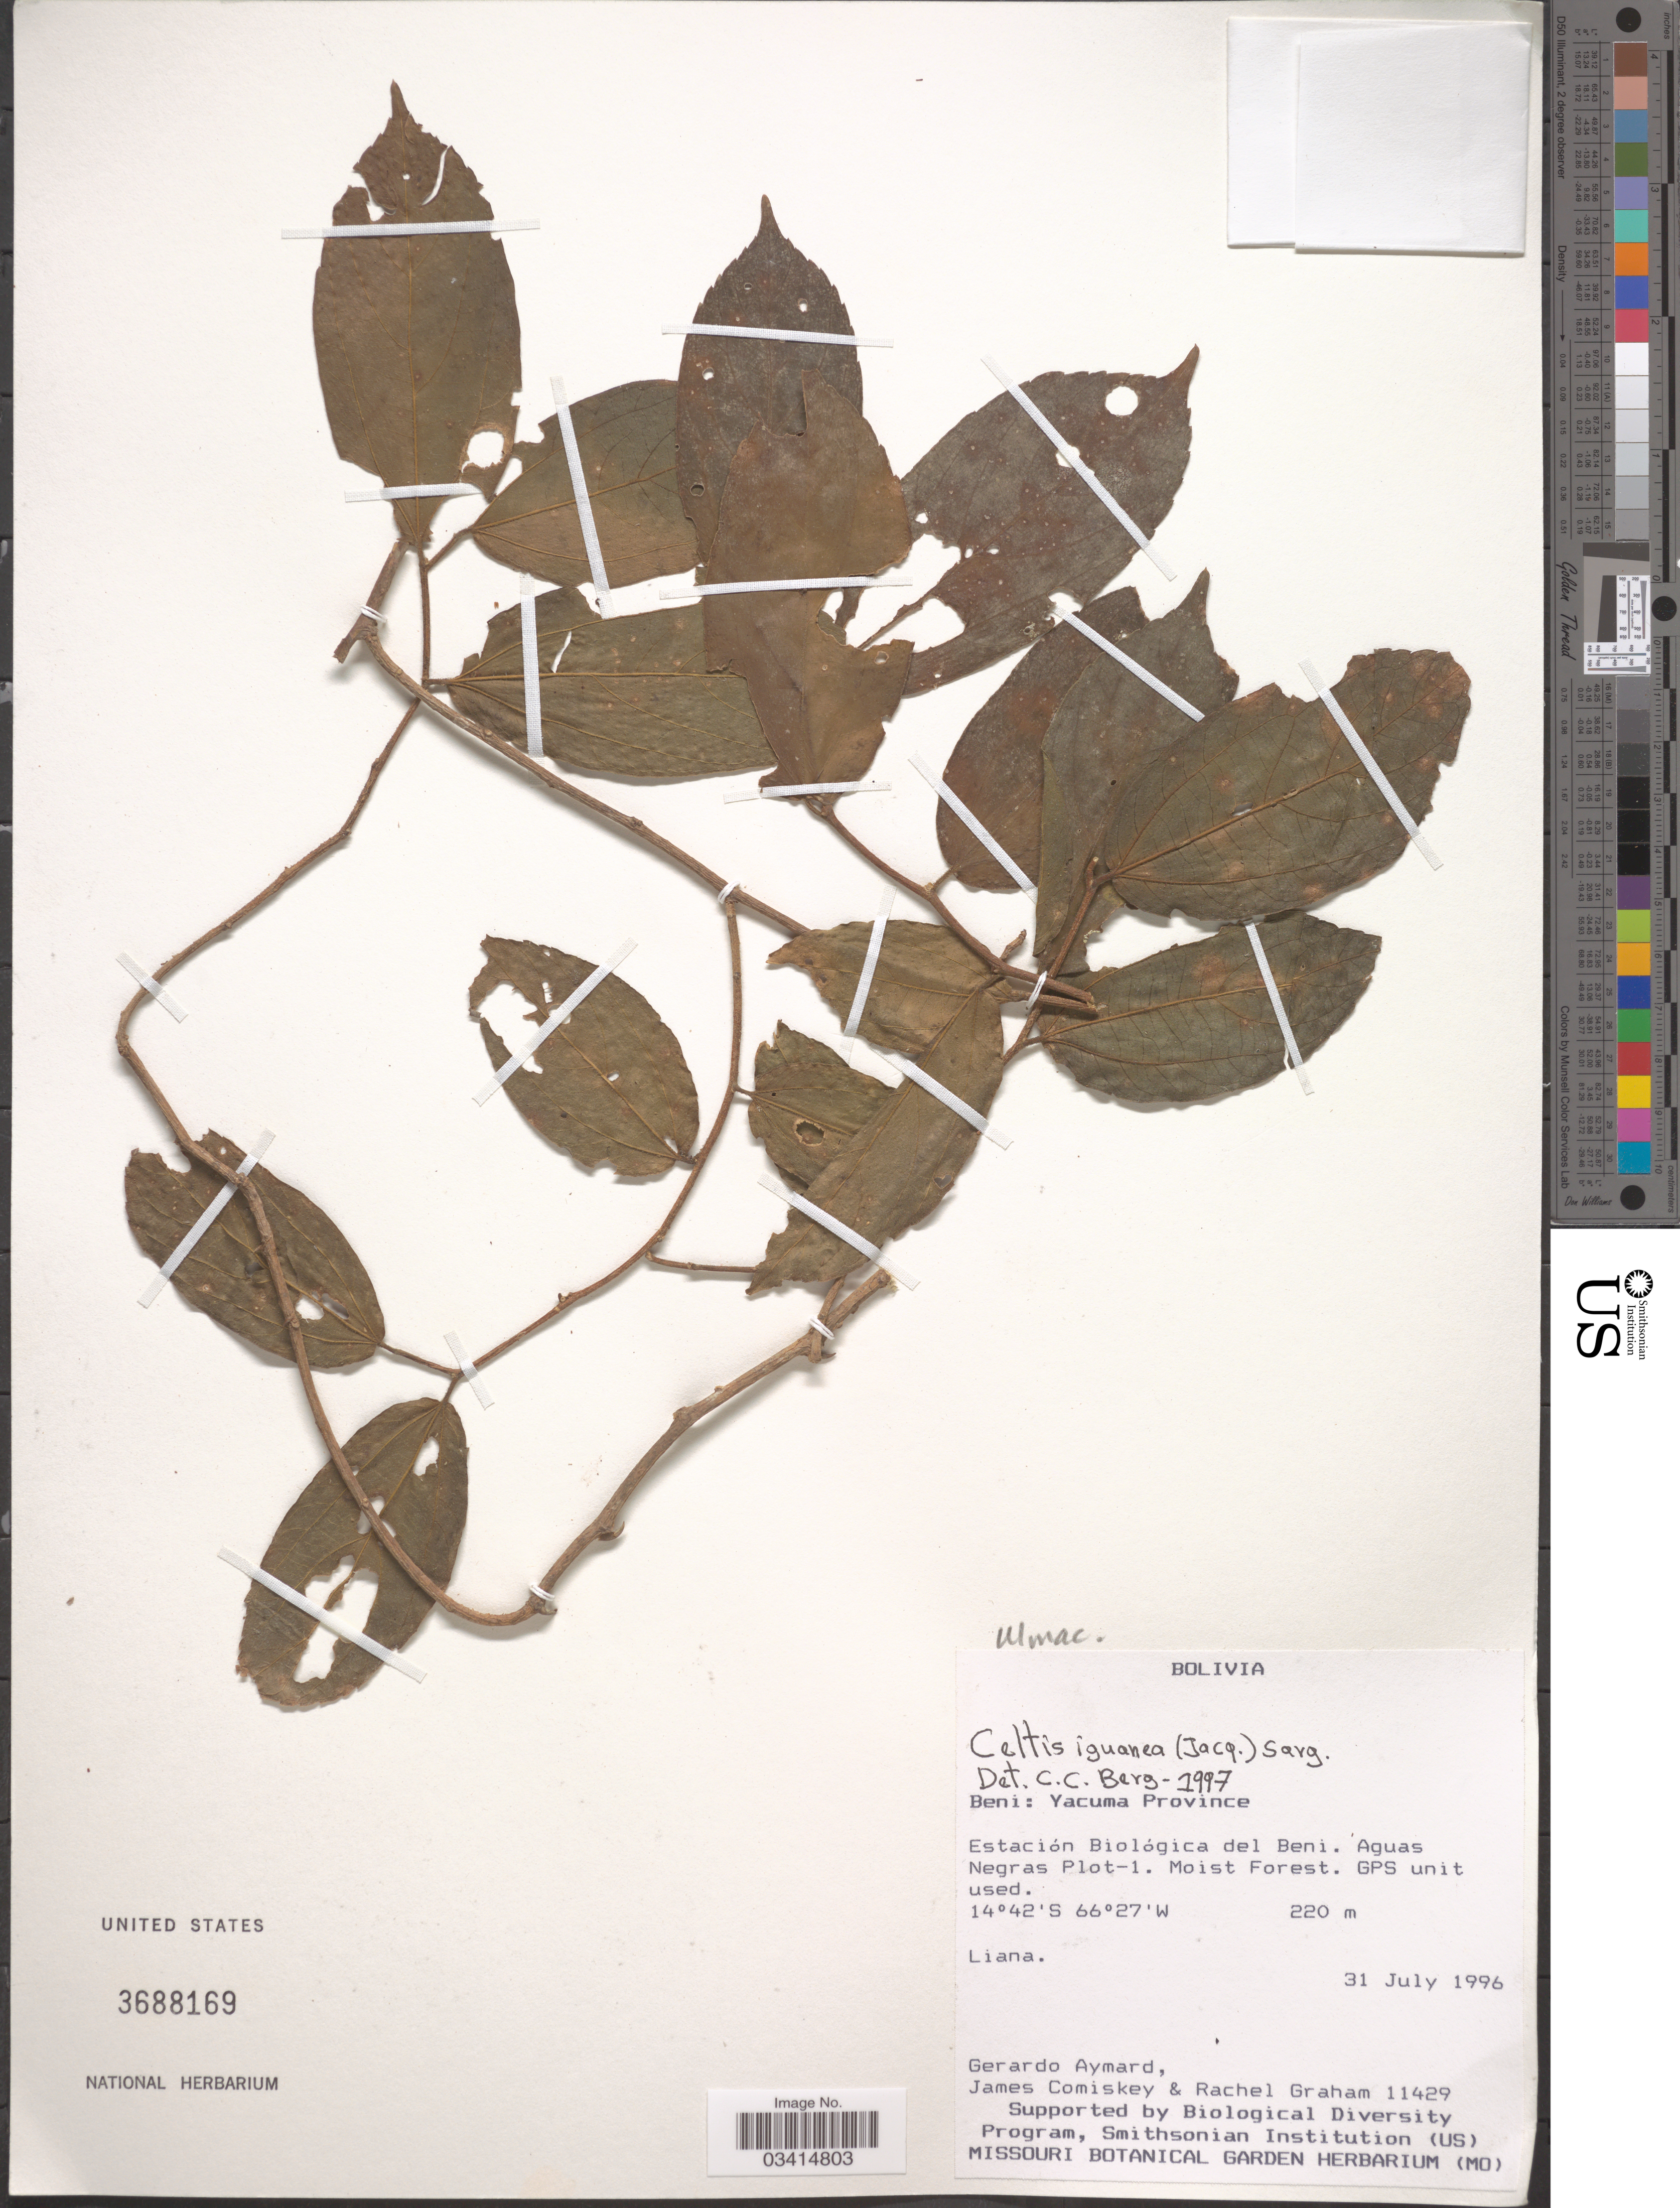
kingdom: Plantae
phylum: Tracheophyta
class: Magnoliopsida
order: Rosales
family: Cannabaceae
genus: Celtis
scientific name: Celtis iguanaea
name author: (Jacq.) Sarg.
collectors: G. A. Aymard, J. A. Comiskey & R. Graham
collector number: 11429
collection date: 1996-07-31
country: Bolivia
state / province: Beni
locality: Yacuma Province. Estación Biológica del Beni. Aguas Negras Plot-1.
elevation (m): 220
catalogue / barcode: US 3688169